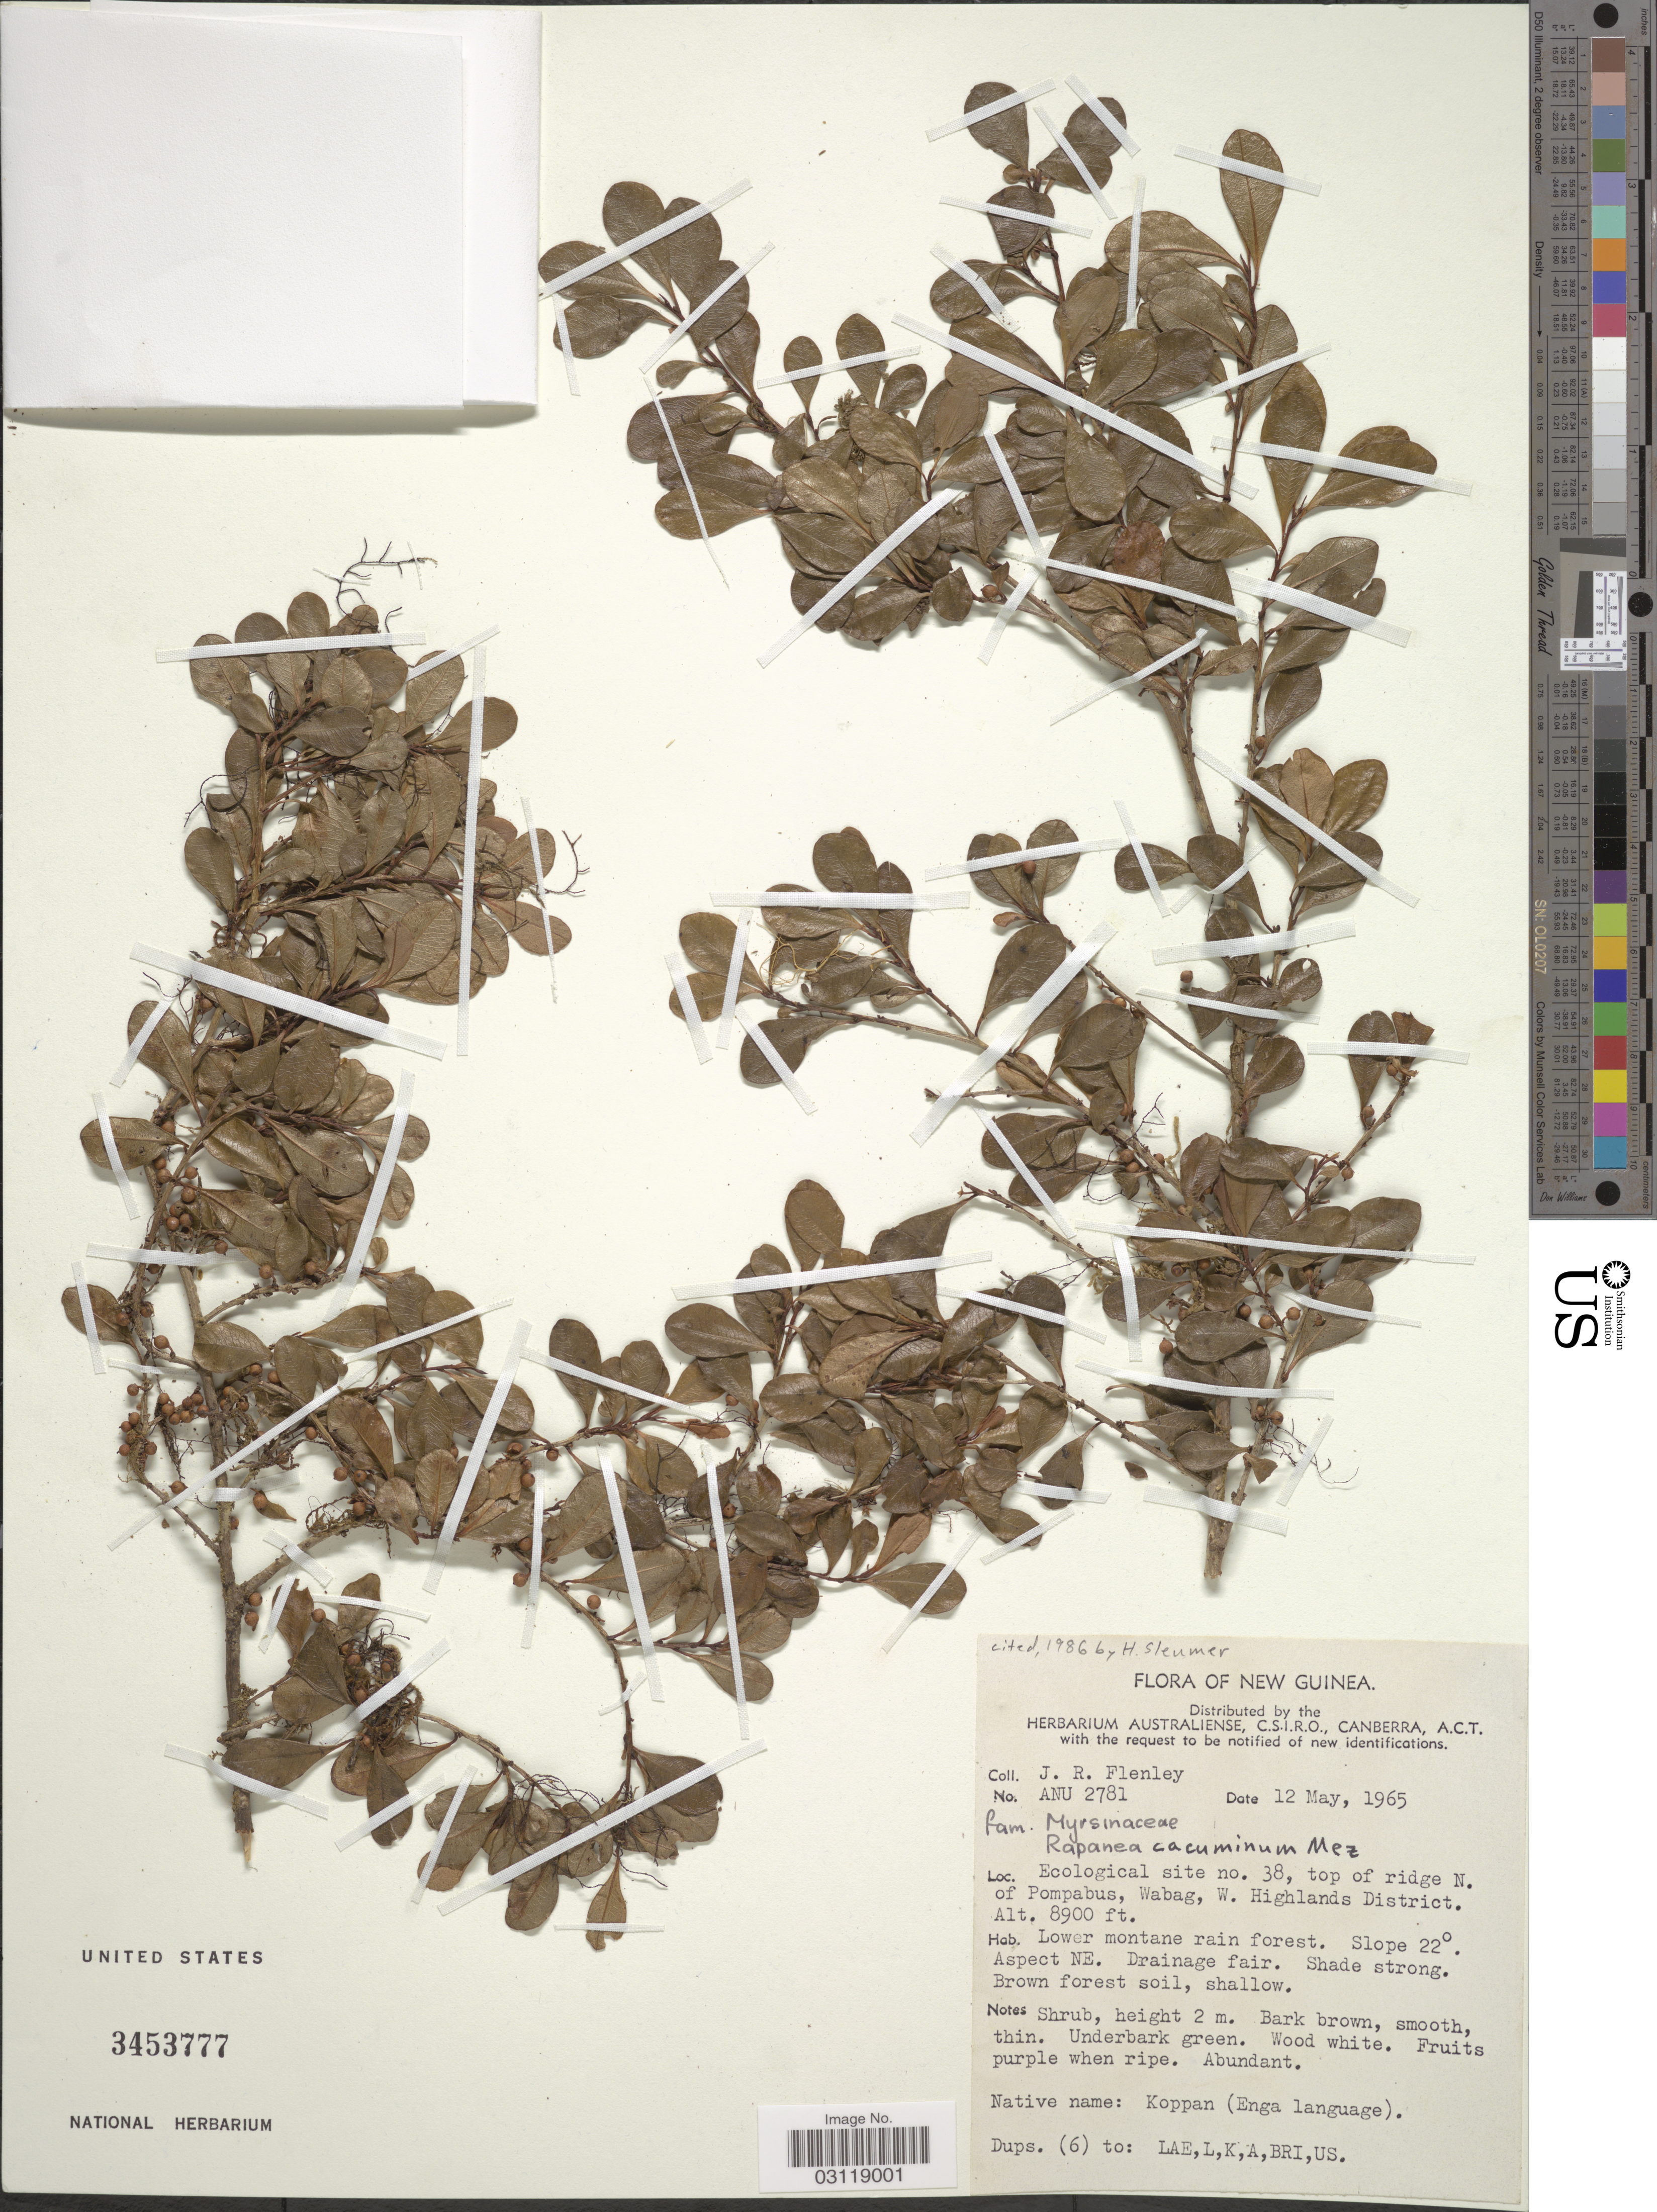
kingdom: Plantae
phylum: Tracheophyta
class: Magnoliopsida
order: Ericales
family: Primulaceae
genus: Rapanea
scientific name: Rapanea cacuminum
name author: Mez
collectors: J. Flenley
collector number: ANU 2781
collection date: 1965-05-12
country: Papua New Guinea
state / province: Western Highlands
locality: New Guinea. Ecological site no. 38, top of ridge N. of Pompabus, Wabag, W. Highlands District. Slope 22° Aspect NE.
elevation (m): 2713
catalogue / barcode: US 3453777